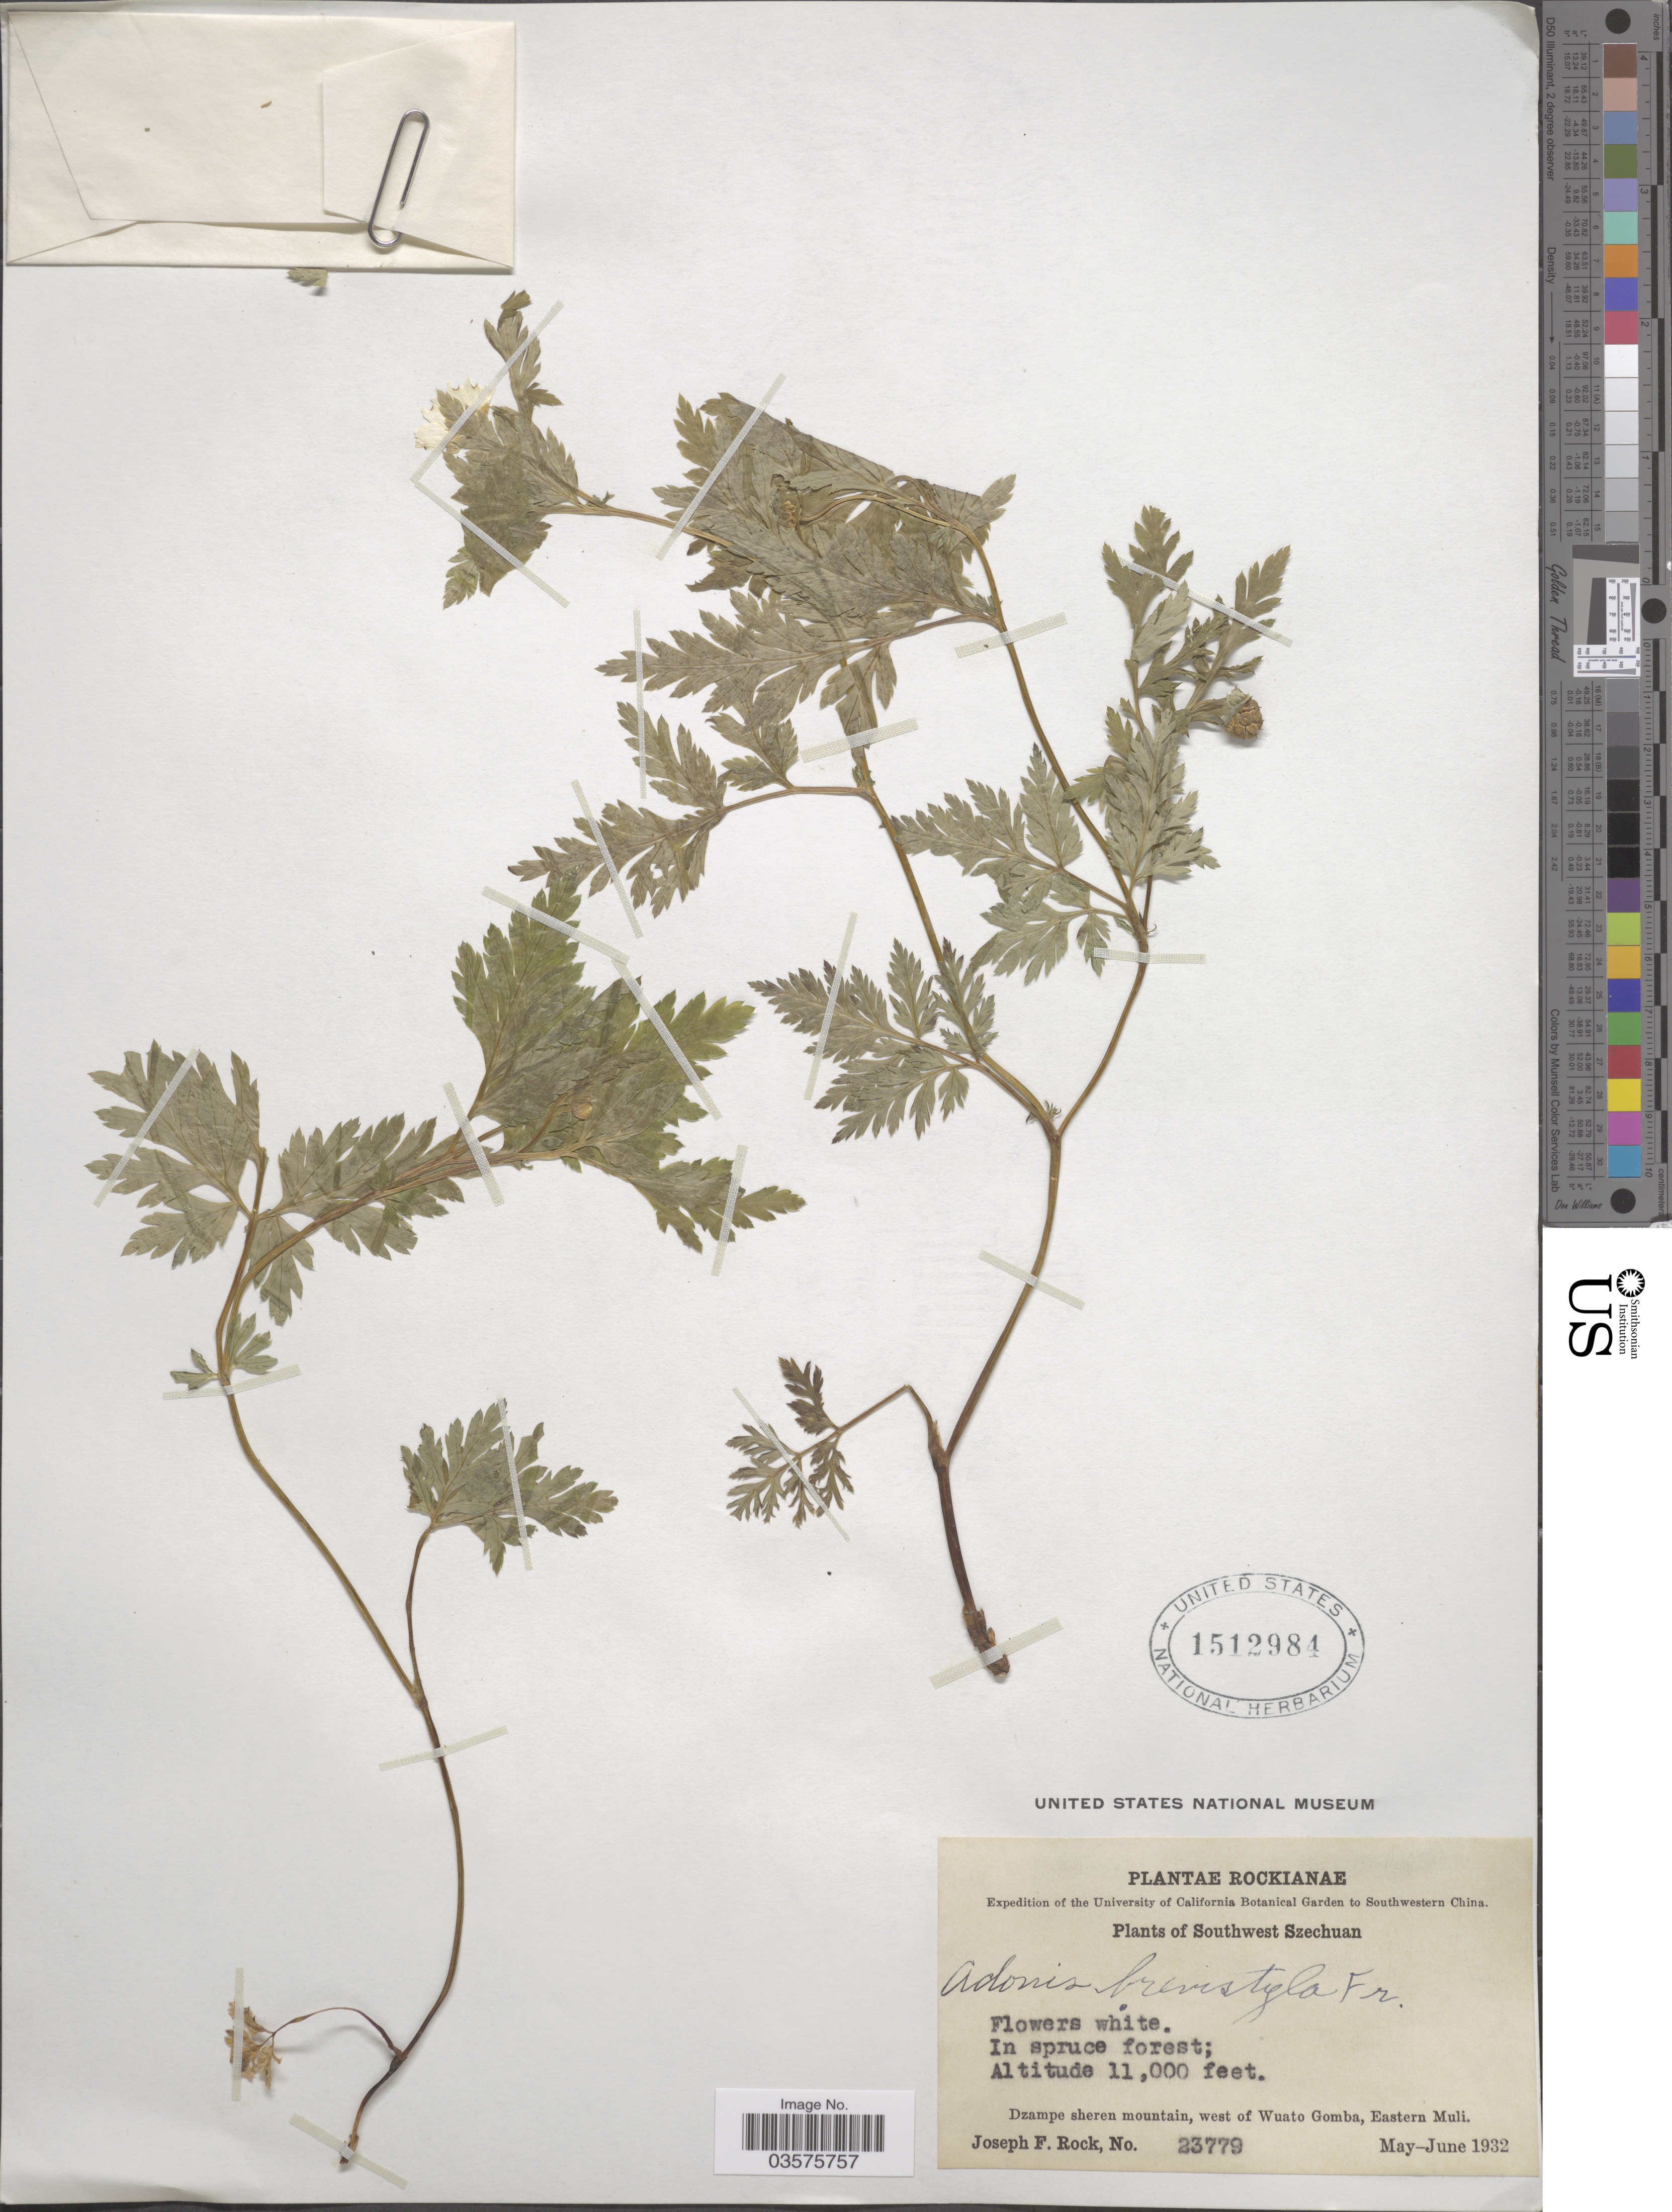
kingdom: Plantae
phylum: Tracheophyta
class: Magnoliopsida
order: Ranunculales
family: Ranunculaceae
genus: Adonis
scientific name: Adonis brevistyla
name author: Franch.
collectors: J. F. Rock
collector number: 23779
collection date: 1932-05/1932-06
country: China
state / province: Sichuan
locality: Southwest Szechuan. Dzampe sheren mountain, west of Wuato Gomba, Eastern Muli.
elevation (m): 3353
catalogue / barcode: US 1512984